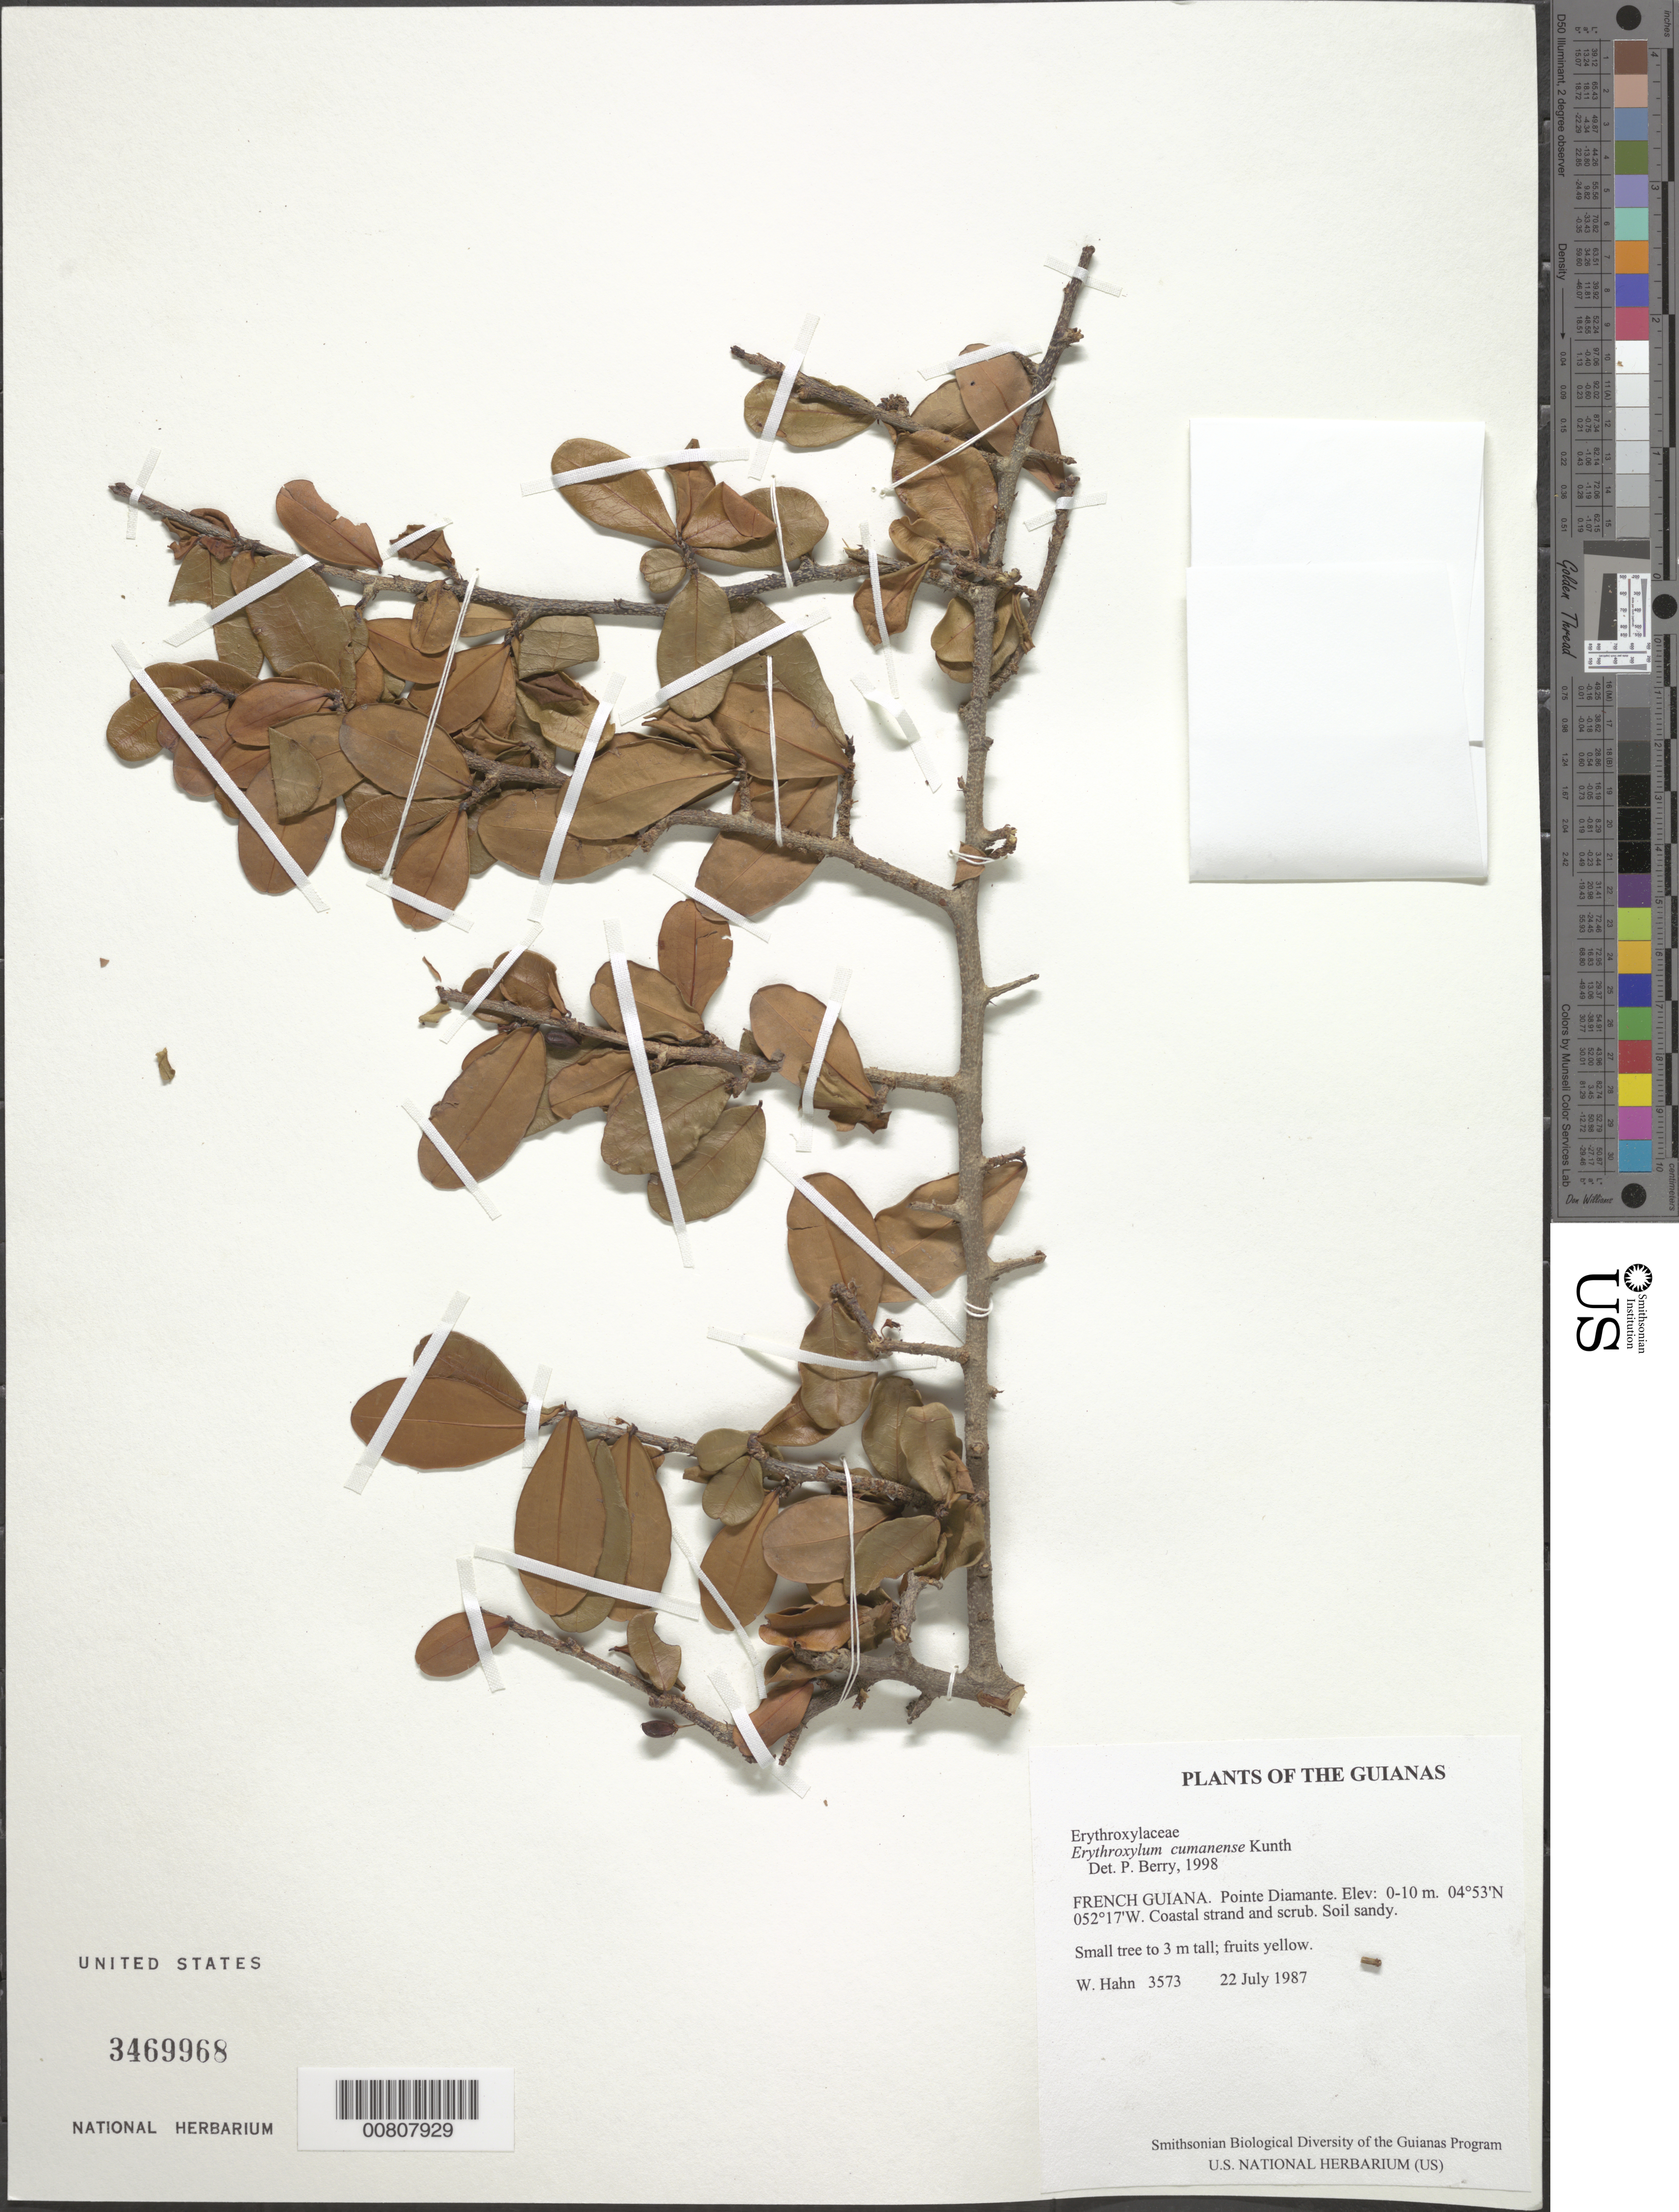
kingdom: Plantae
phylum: Tracheophyta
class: Magnoliopsida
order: Malpighiales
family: Erythroxylaceae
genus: Erythroxylum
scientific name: Erythroxylum cumanense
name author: Kunth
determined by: Berry, P. E., (WIS), University of Wisconsin - Madison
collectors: W. Hahn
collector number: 3573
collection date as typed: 22 July 1987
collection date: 1987-07-22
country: French Guiana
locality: Pointe Diamante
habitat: Coastal strand and scrub. Soil sandy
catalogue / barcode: US 3469968